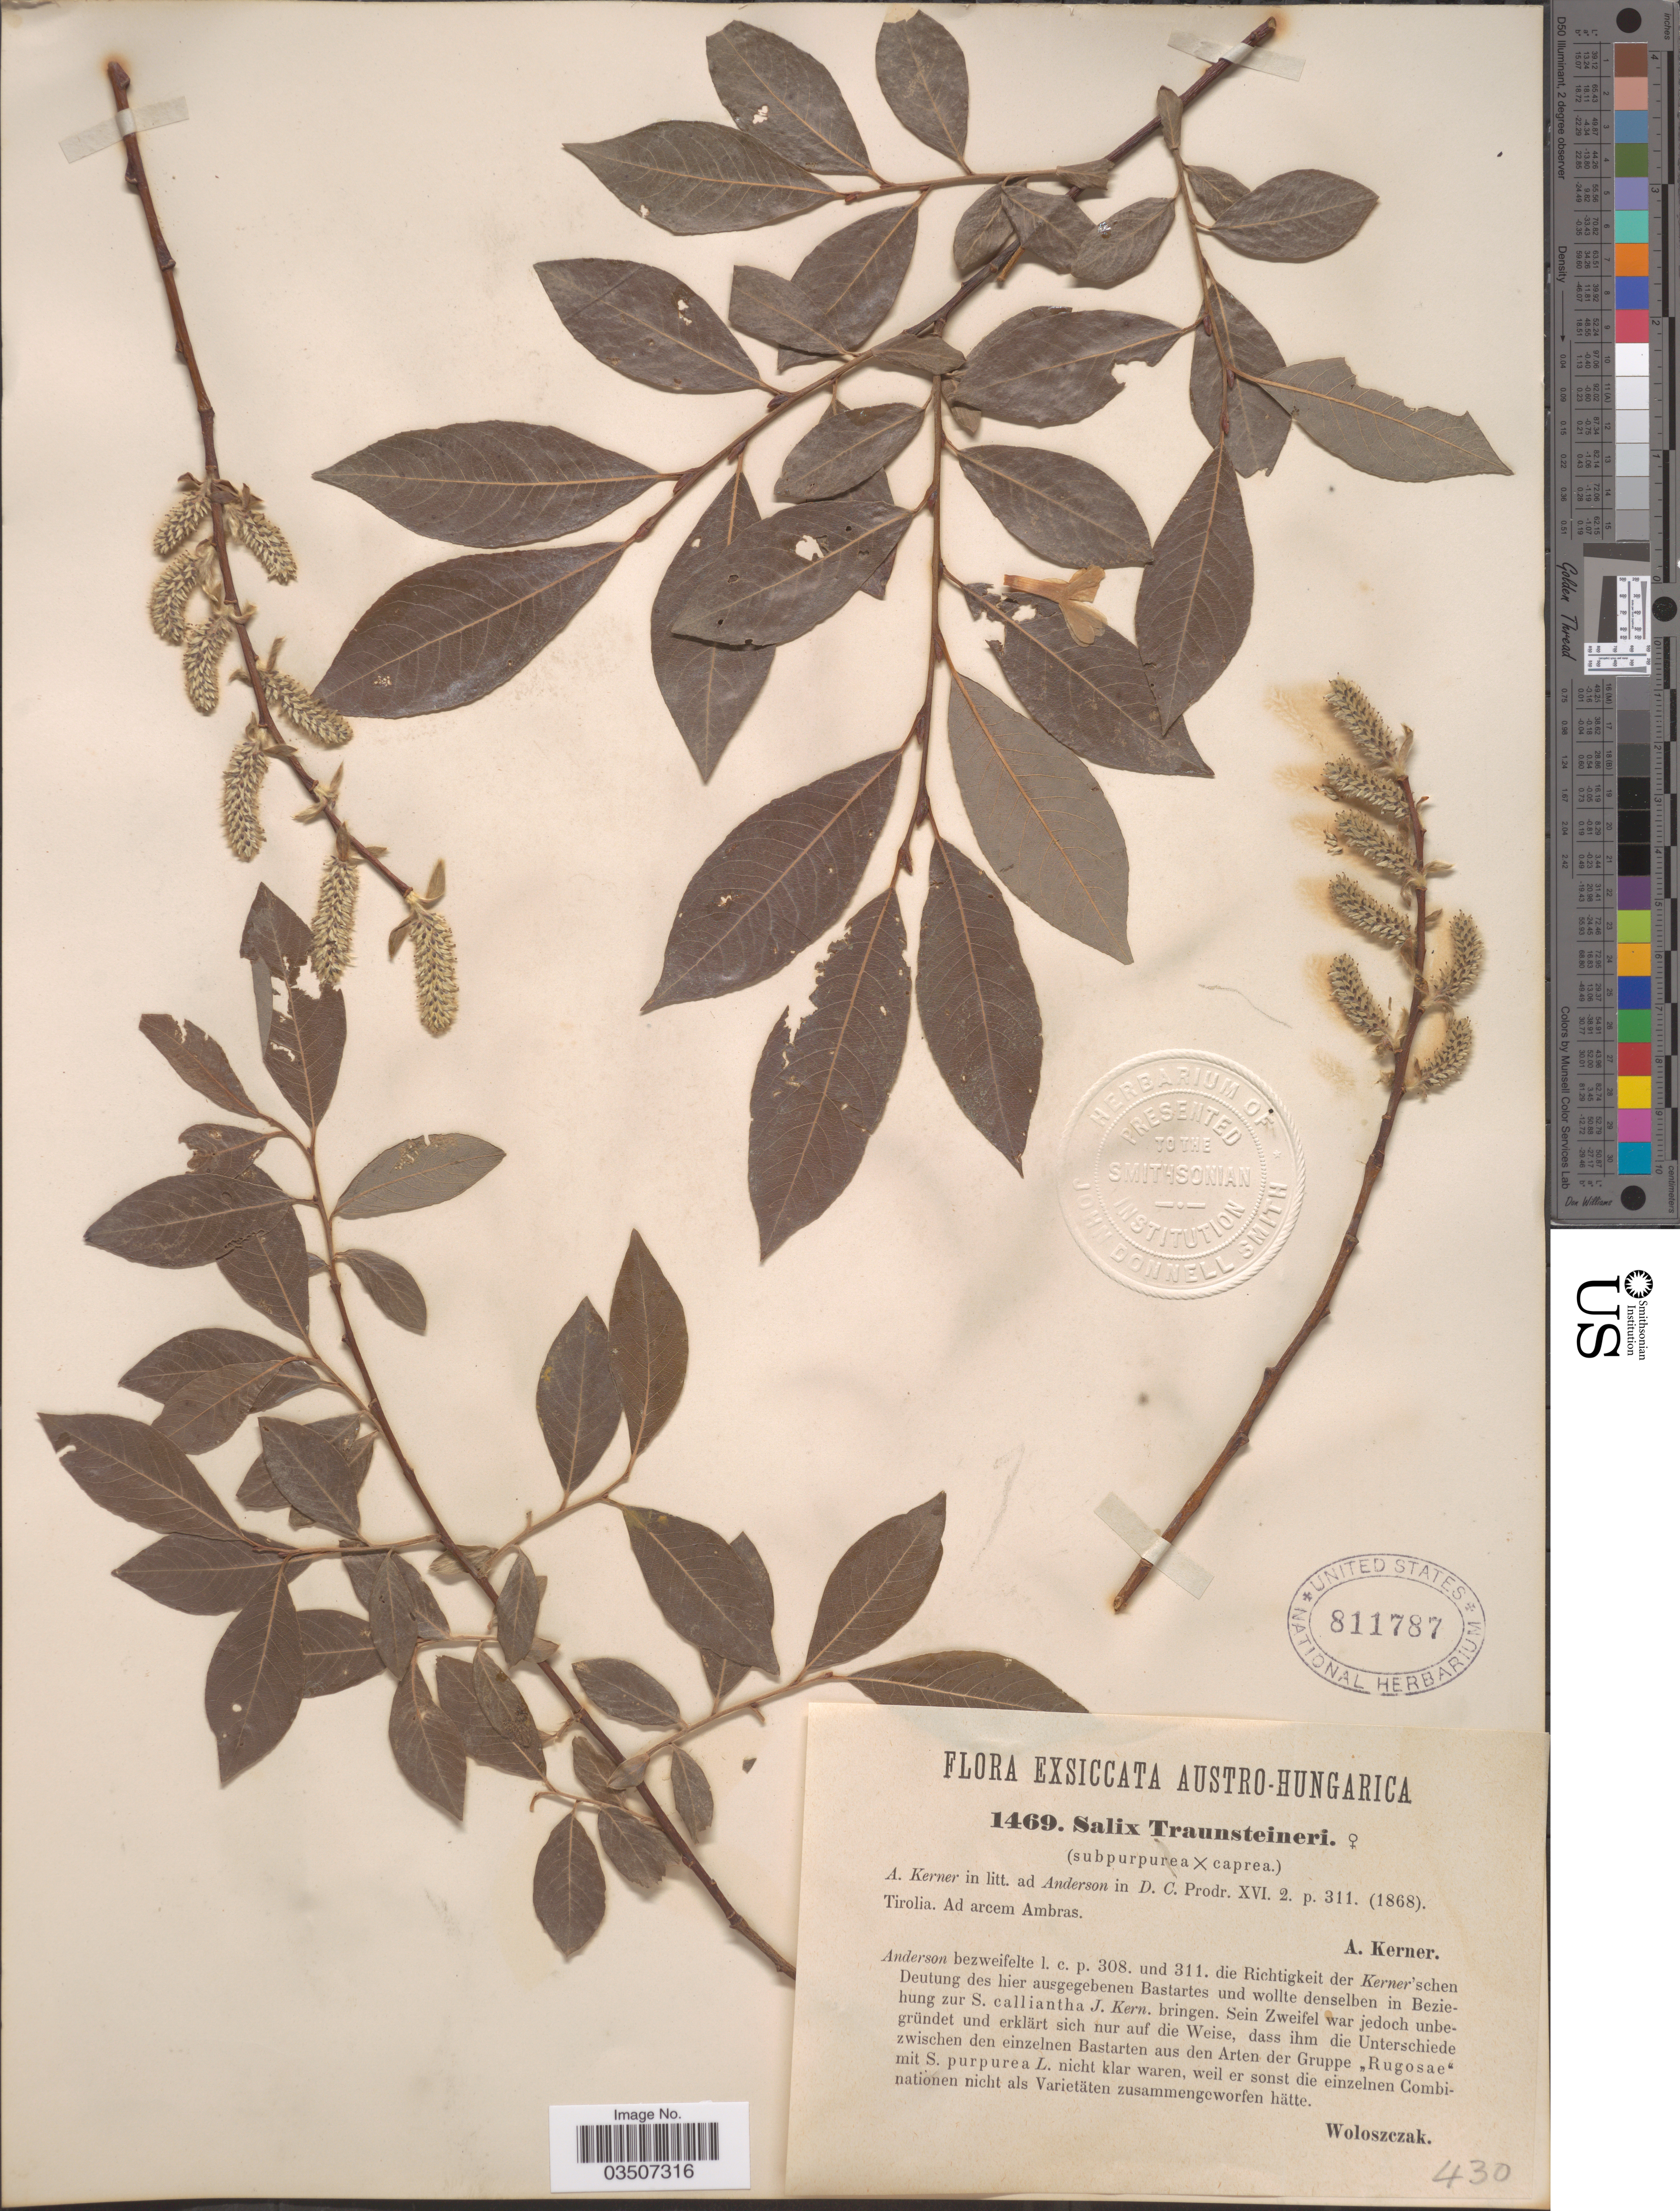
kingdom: Plantae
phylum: Tracheophyta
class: Magnoliopsida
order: Malpighiales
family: Salicaceae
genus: Salix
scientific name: Salix traunsteineri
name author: A. Kern. ex Andersson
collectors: A. Kerner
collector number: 1469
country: Austria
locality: Austro-Hungarica. Tirolia. Ad arcem Ambras.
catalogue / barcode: US 811787